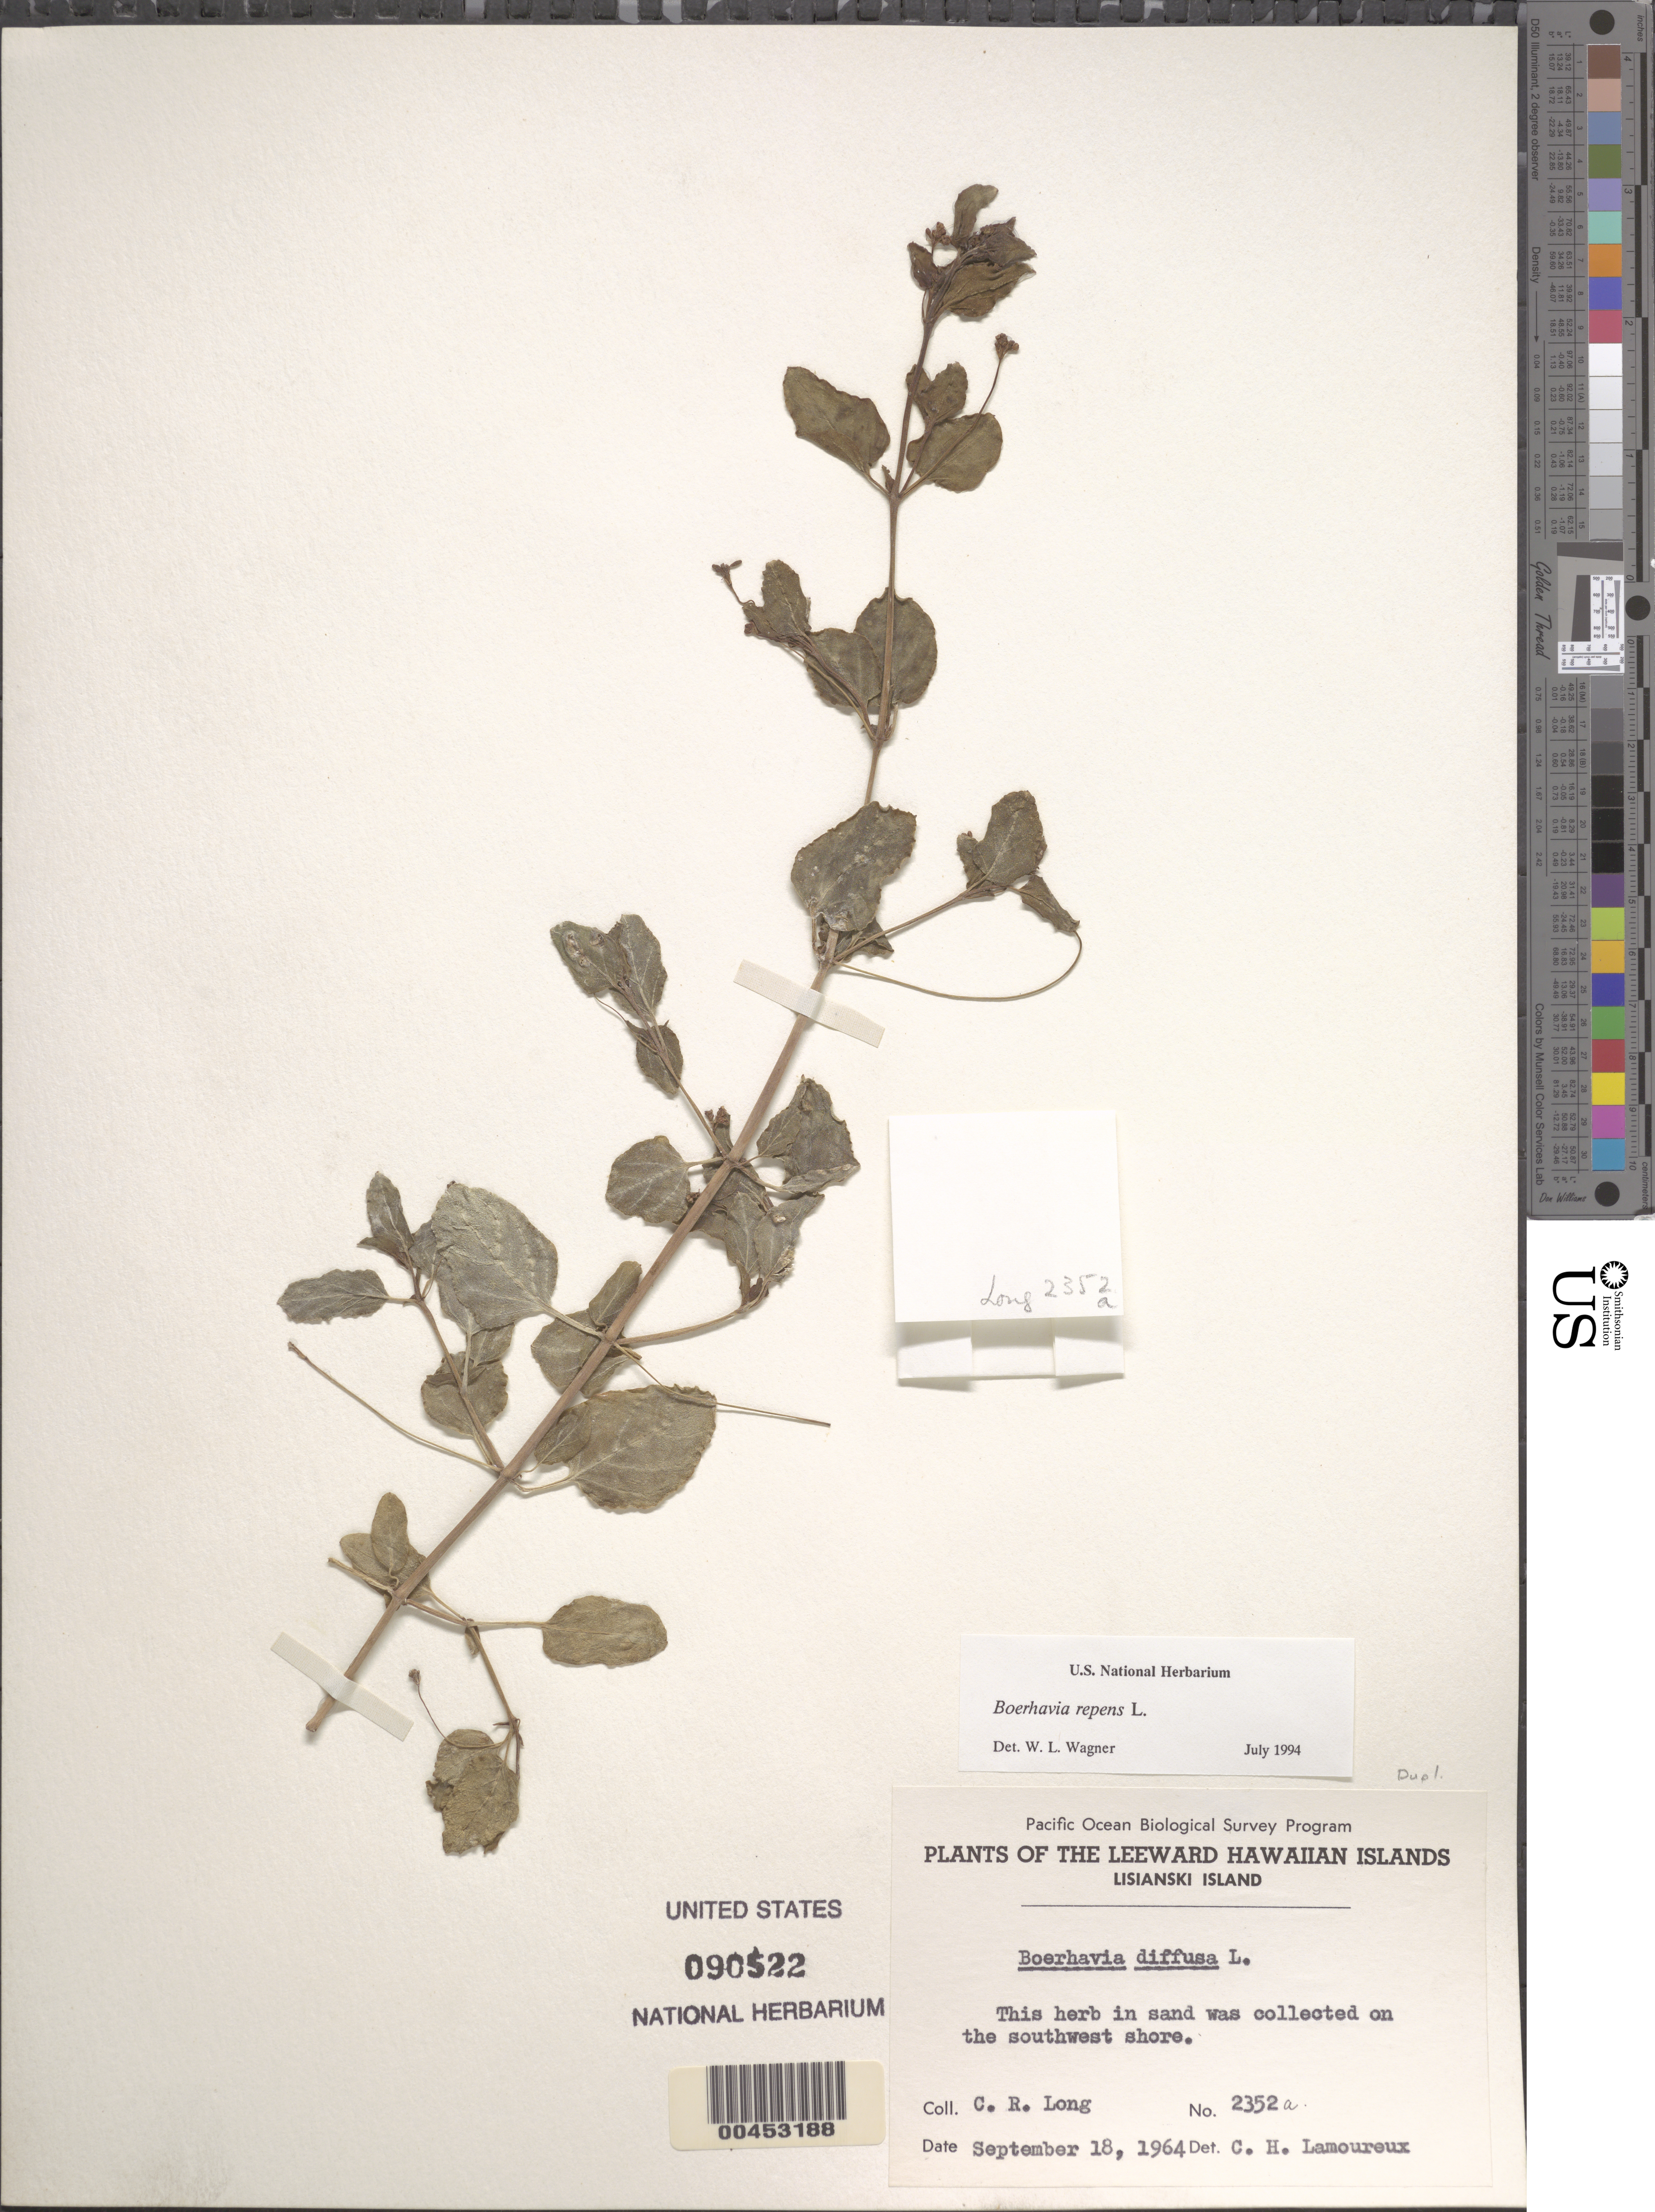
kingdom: Plantae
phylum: Tracheophyta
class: Magnoliopsida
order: Caryophyllales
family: Nyctaginaceae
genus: Boerhavia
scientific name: Boerhavia repens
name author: L.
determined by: Wagner, W. L., (BOT), Smithsonian Institution - National Museum of Natural History (UNITED STATES)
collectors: C. Long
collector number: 2352a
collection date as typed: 18 Sep 1964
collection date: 1964-09-18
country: United States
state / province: Hawaii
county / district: Honolulu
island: Lisianski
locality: On the SW shore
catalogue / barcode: US 90522